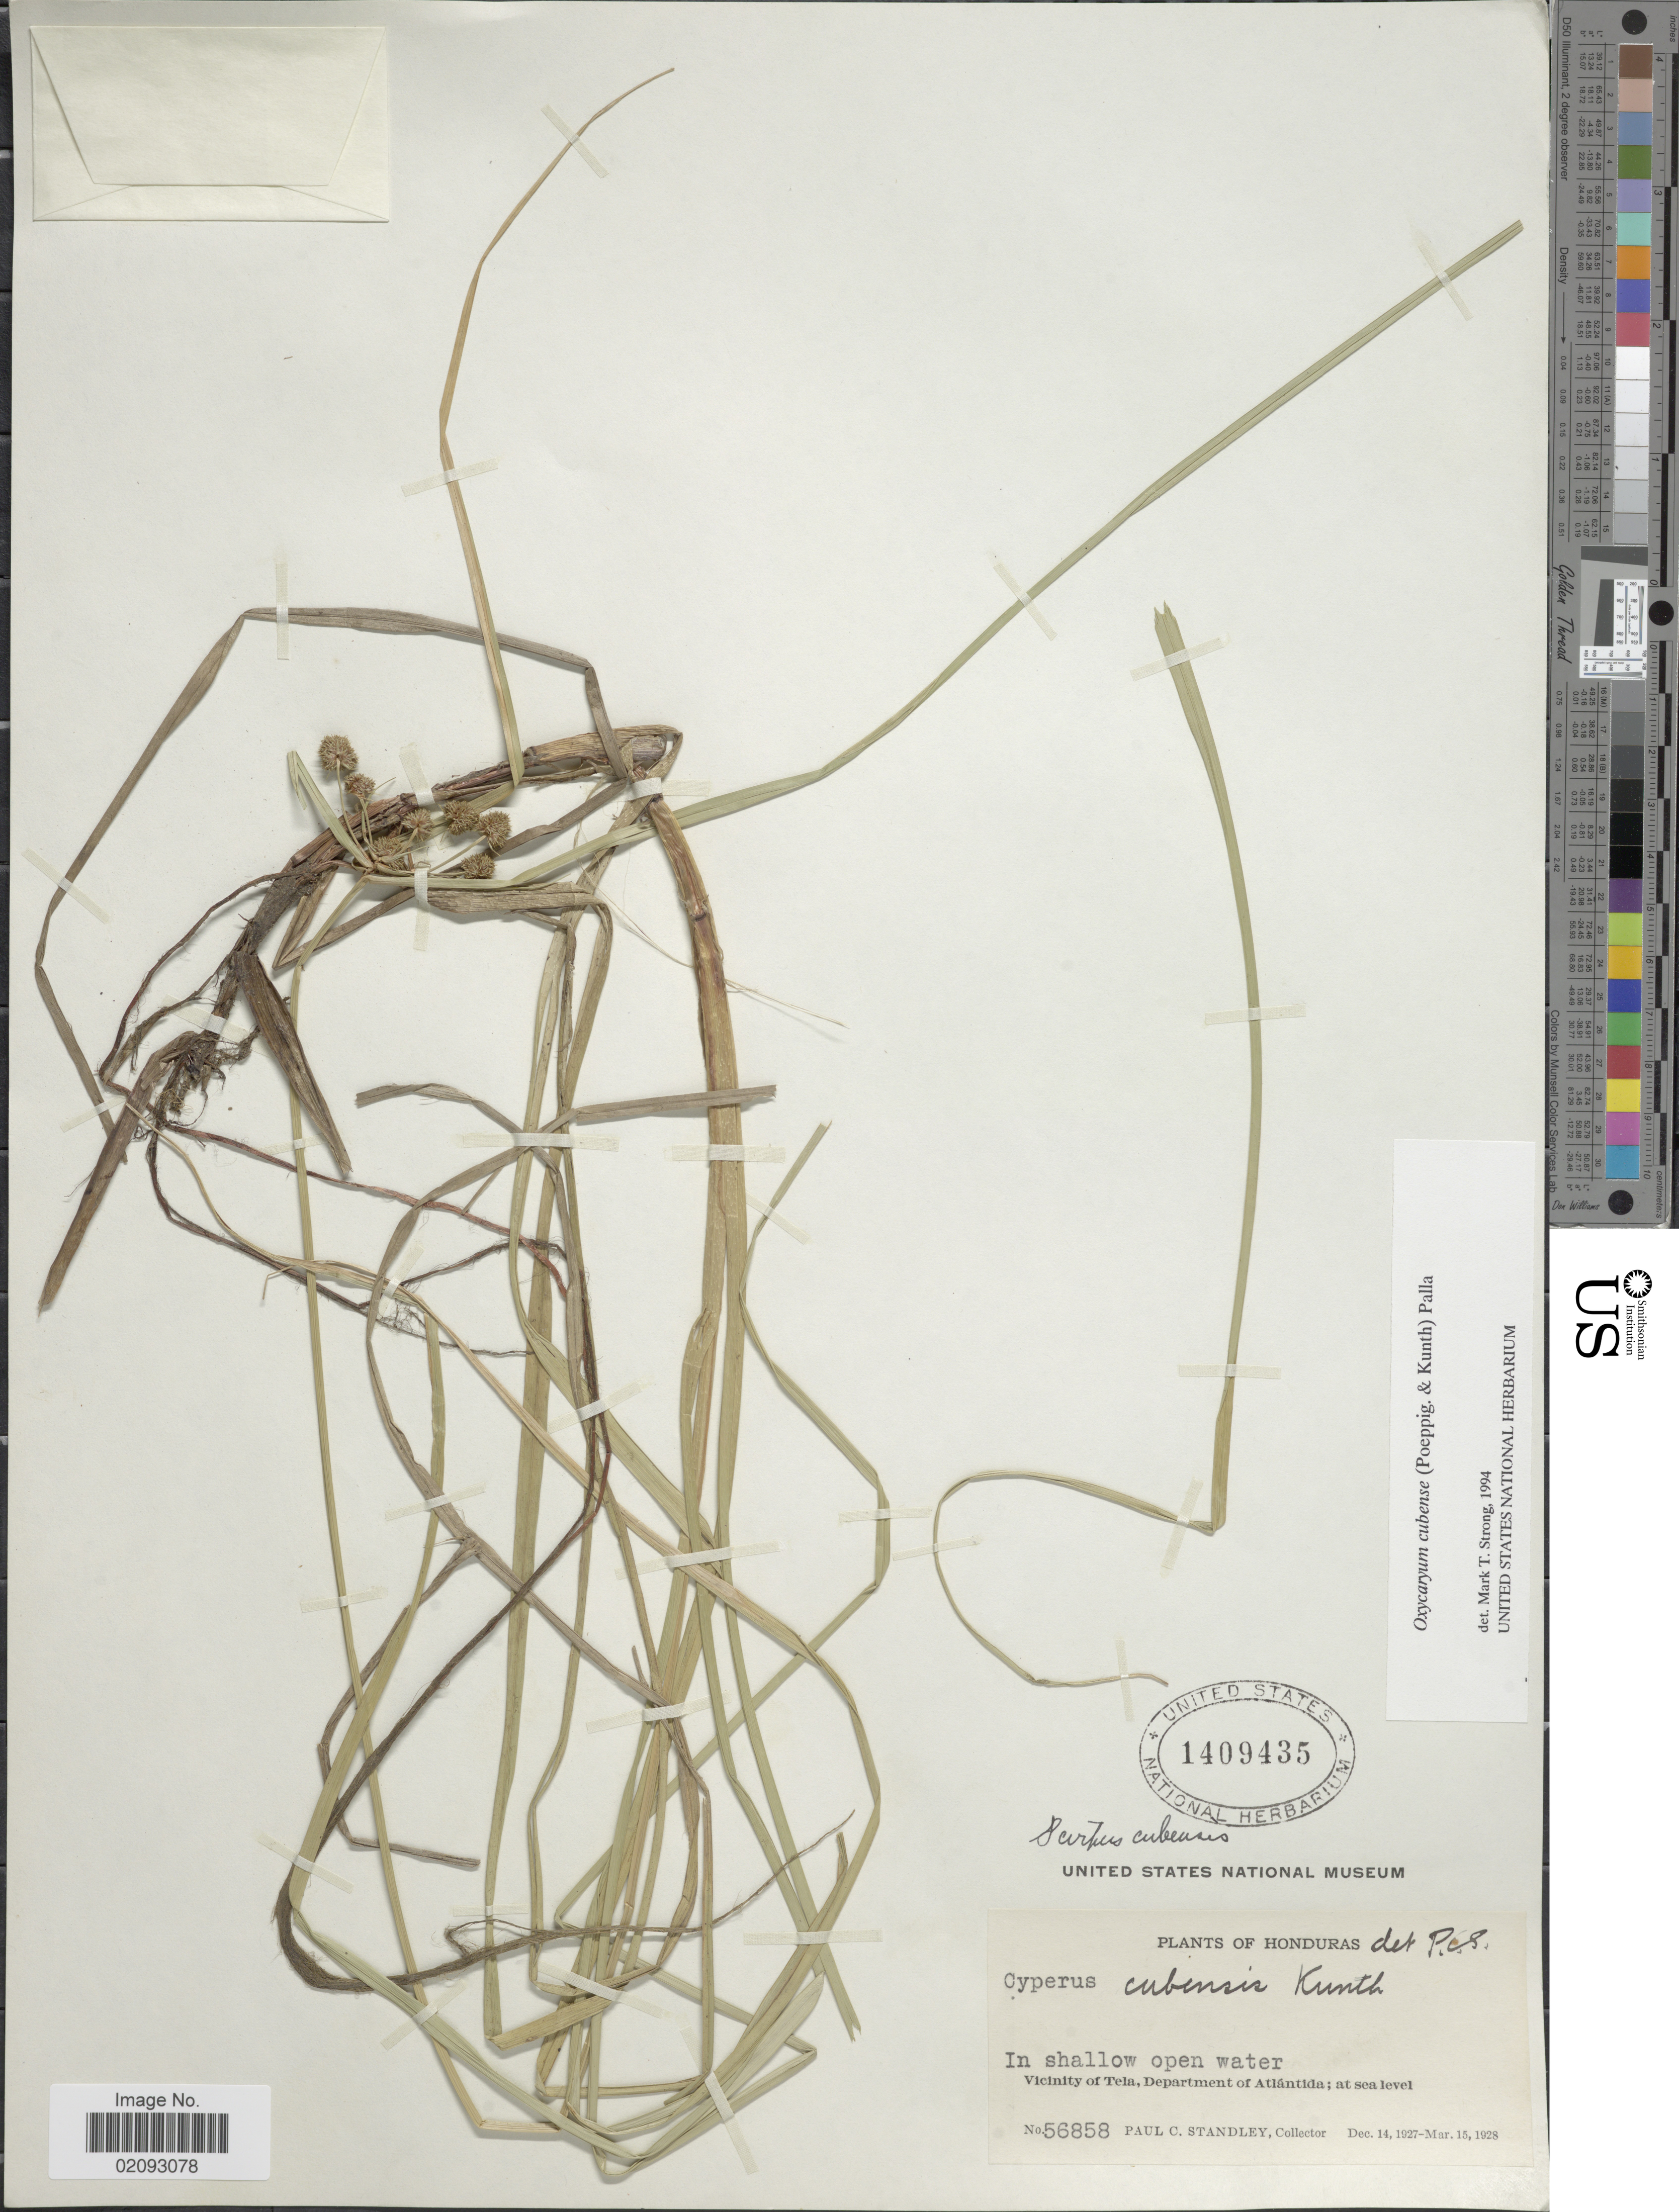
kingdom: Plantae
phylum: Tracheophyta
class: Liliopsida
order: Poales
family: Cyperaceae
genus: Cyperus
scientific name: Cyperus blepharoleptos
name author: Steud.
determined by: Strong, M. T., (US), Smithsonian Institution - National Museum of Natural History (UNITED STATES)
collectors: P. C. Standley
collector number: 56858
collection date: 1927-12-14/1928-03-15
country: Honduras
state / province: Atlántida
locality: In shallow open water, Vicinity of Tela, Department of Atlántida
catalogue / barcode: US 1409435